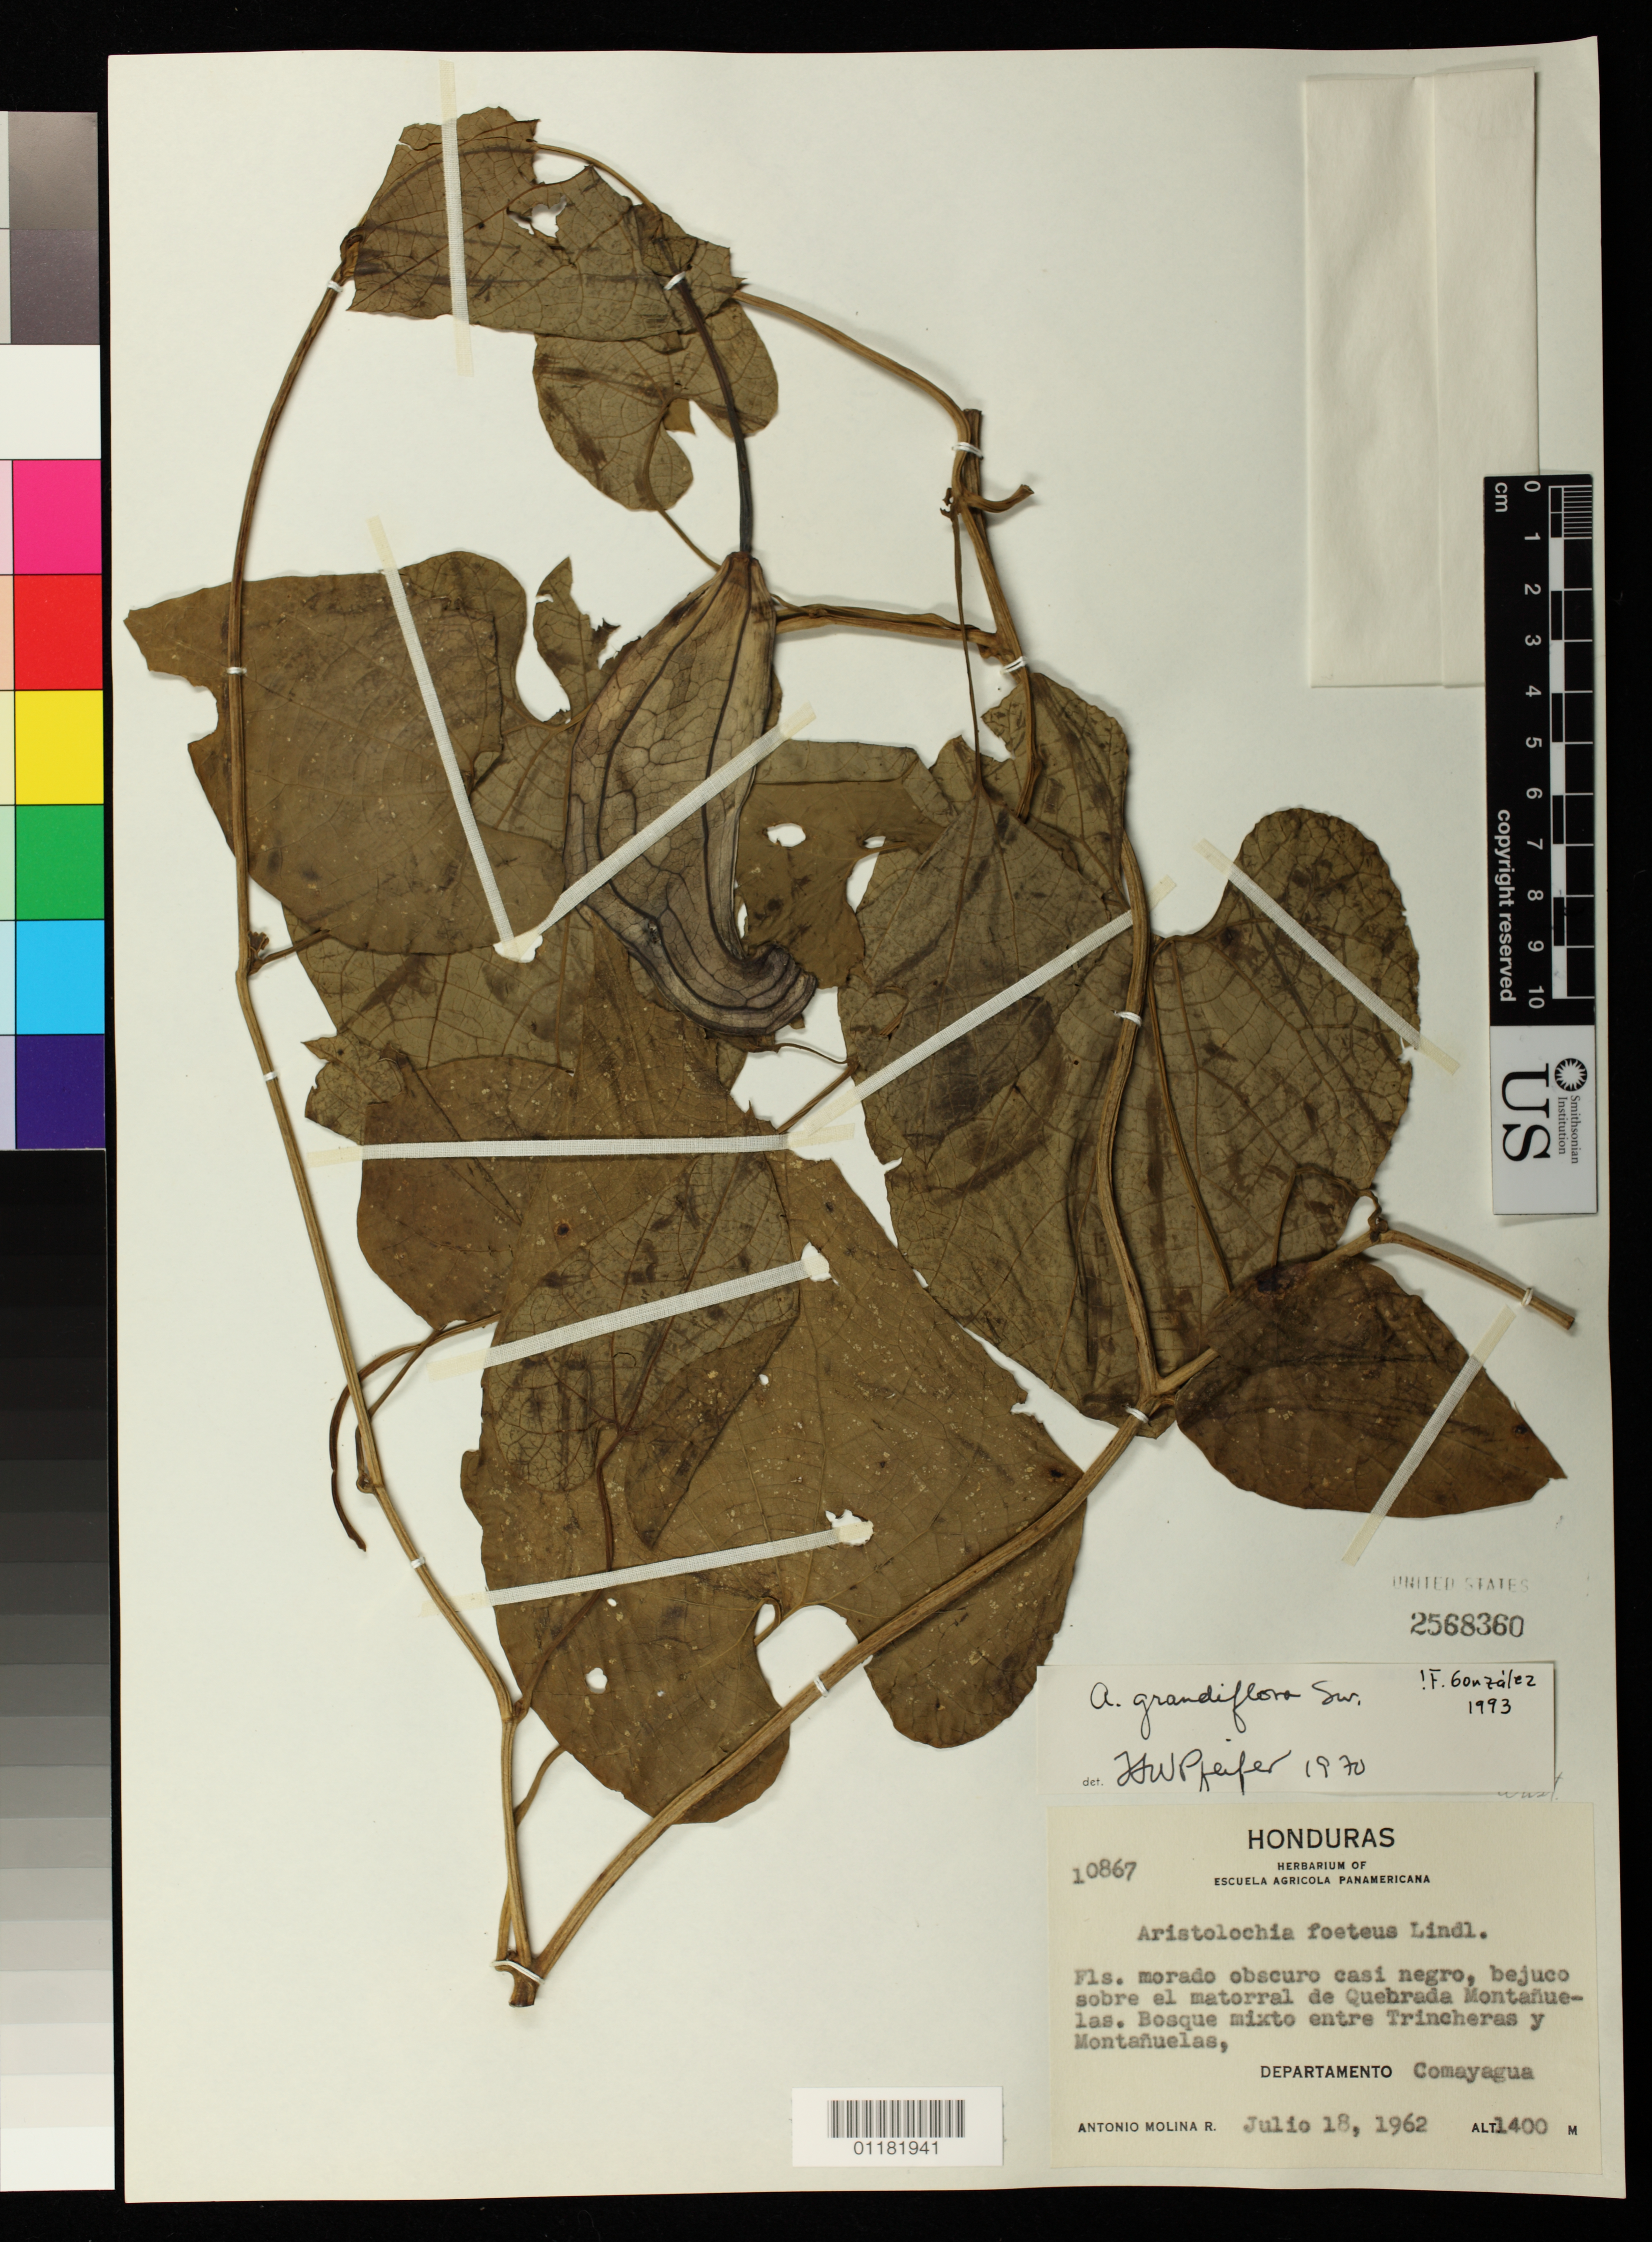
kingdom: Plantae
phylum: Tracheophyta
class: Magnoliopsida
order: Piperales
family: Aristolochiaceae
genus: Aristolochia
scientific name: Aristolochia grandiflora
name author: Sw.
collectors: A. Molina R.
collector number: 10867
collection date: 1962-07-18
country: Honduras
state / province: Comayagua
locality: Quebrada Montanuelas. Bosque mixto entre Trincheras y Montanuelas.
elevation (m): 1400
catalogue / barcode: US 2568360